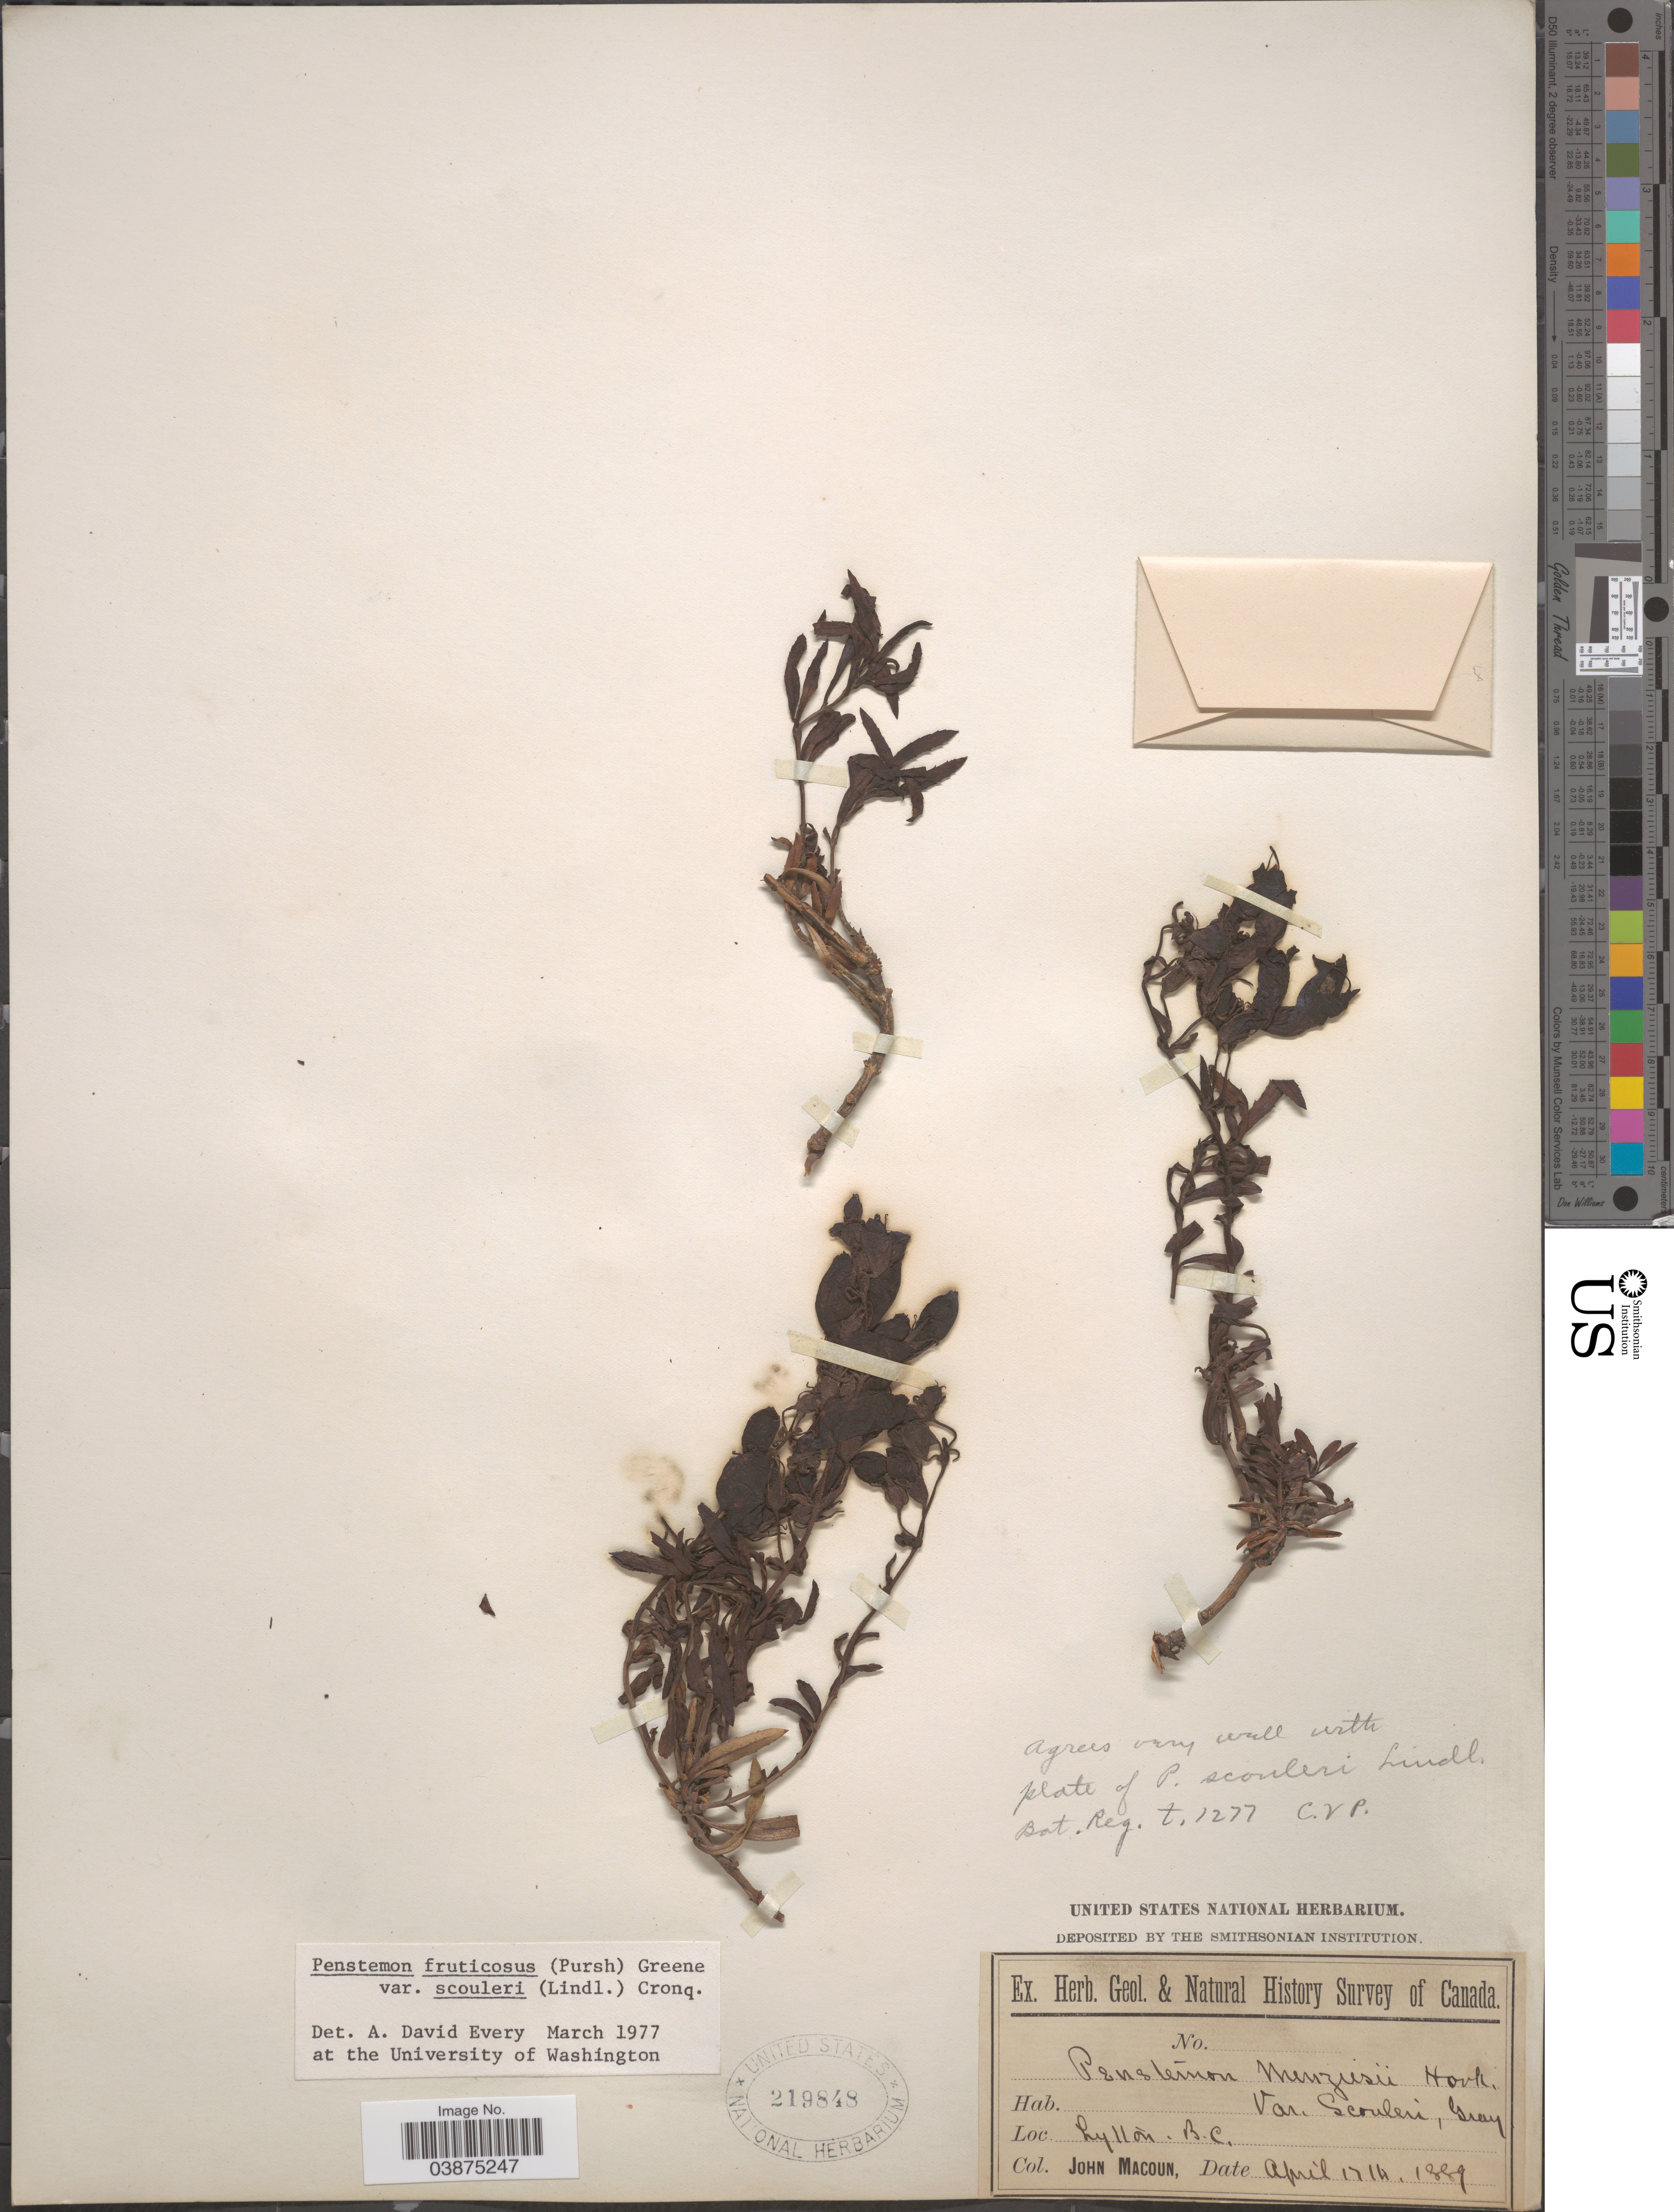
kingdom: Plantae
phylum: Tracheophyta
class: Magnoliopsida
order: Lamiales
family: Plantaginaceae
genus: Penstemon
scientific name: Penstemon fruticosus var. scouleri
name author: (Lindl.) Cronquist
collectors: J. Macoun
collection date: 1889-04-17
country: Canada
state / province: British Columbia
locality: Lytton.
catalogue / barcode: US 219848